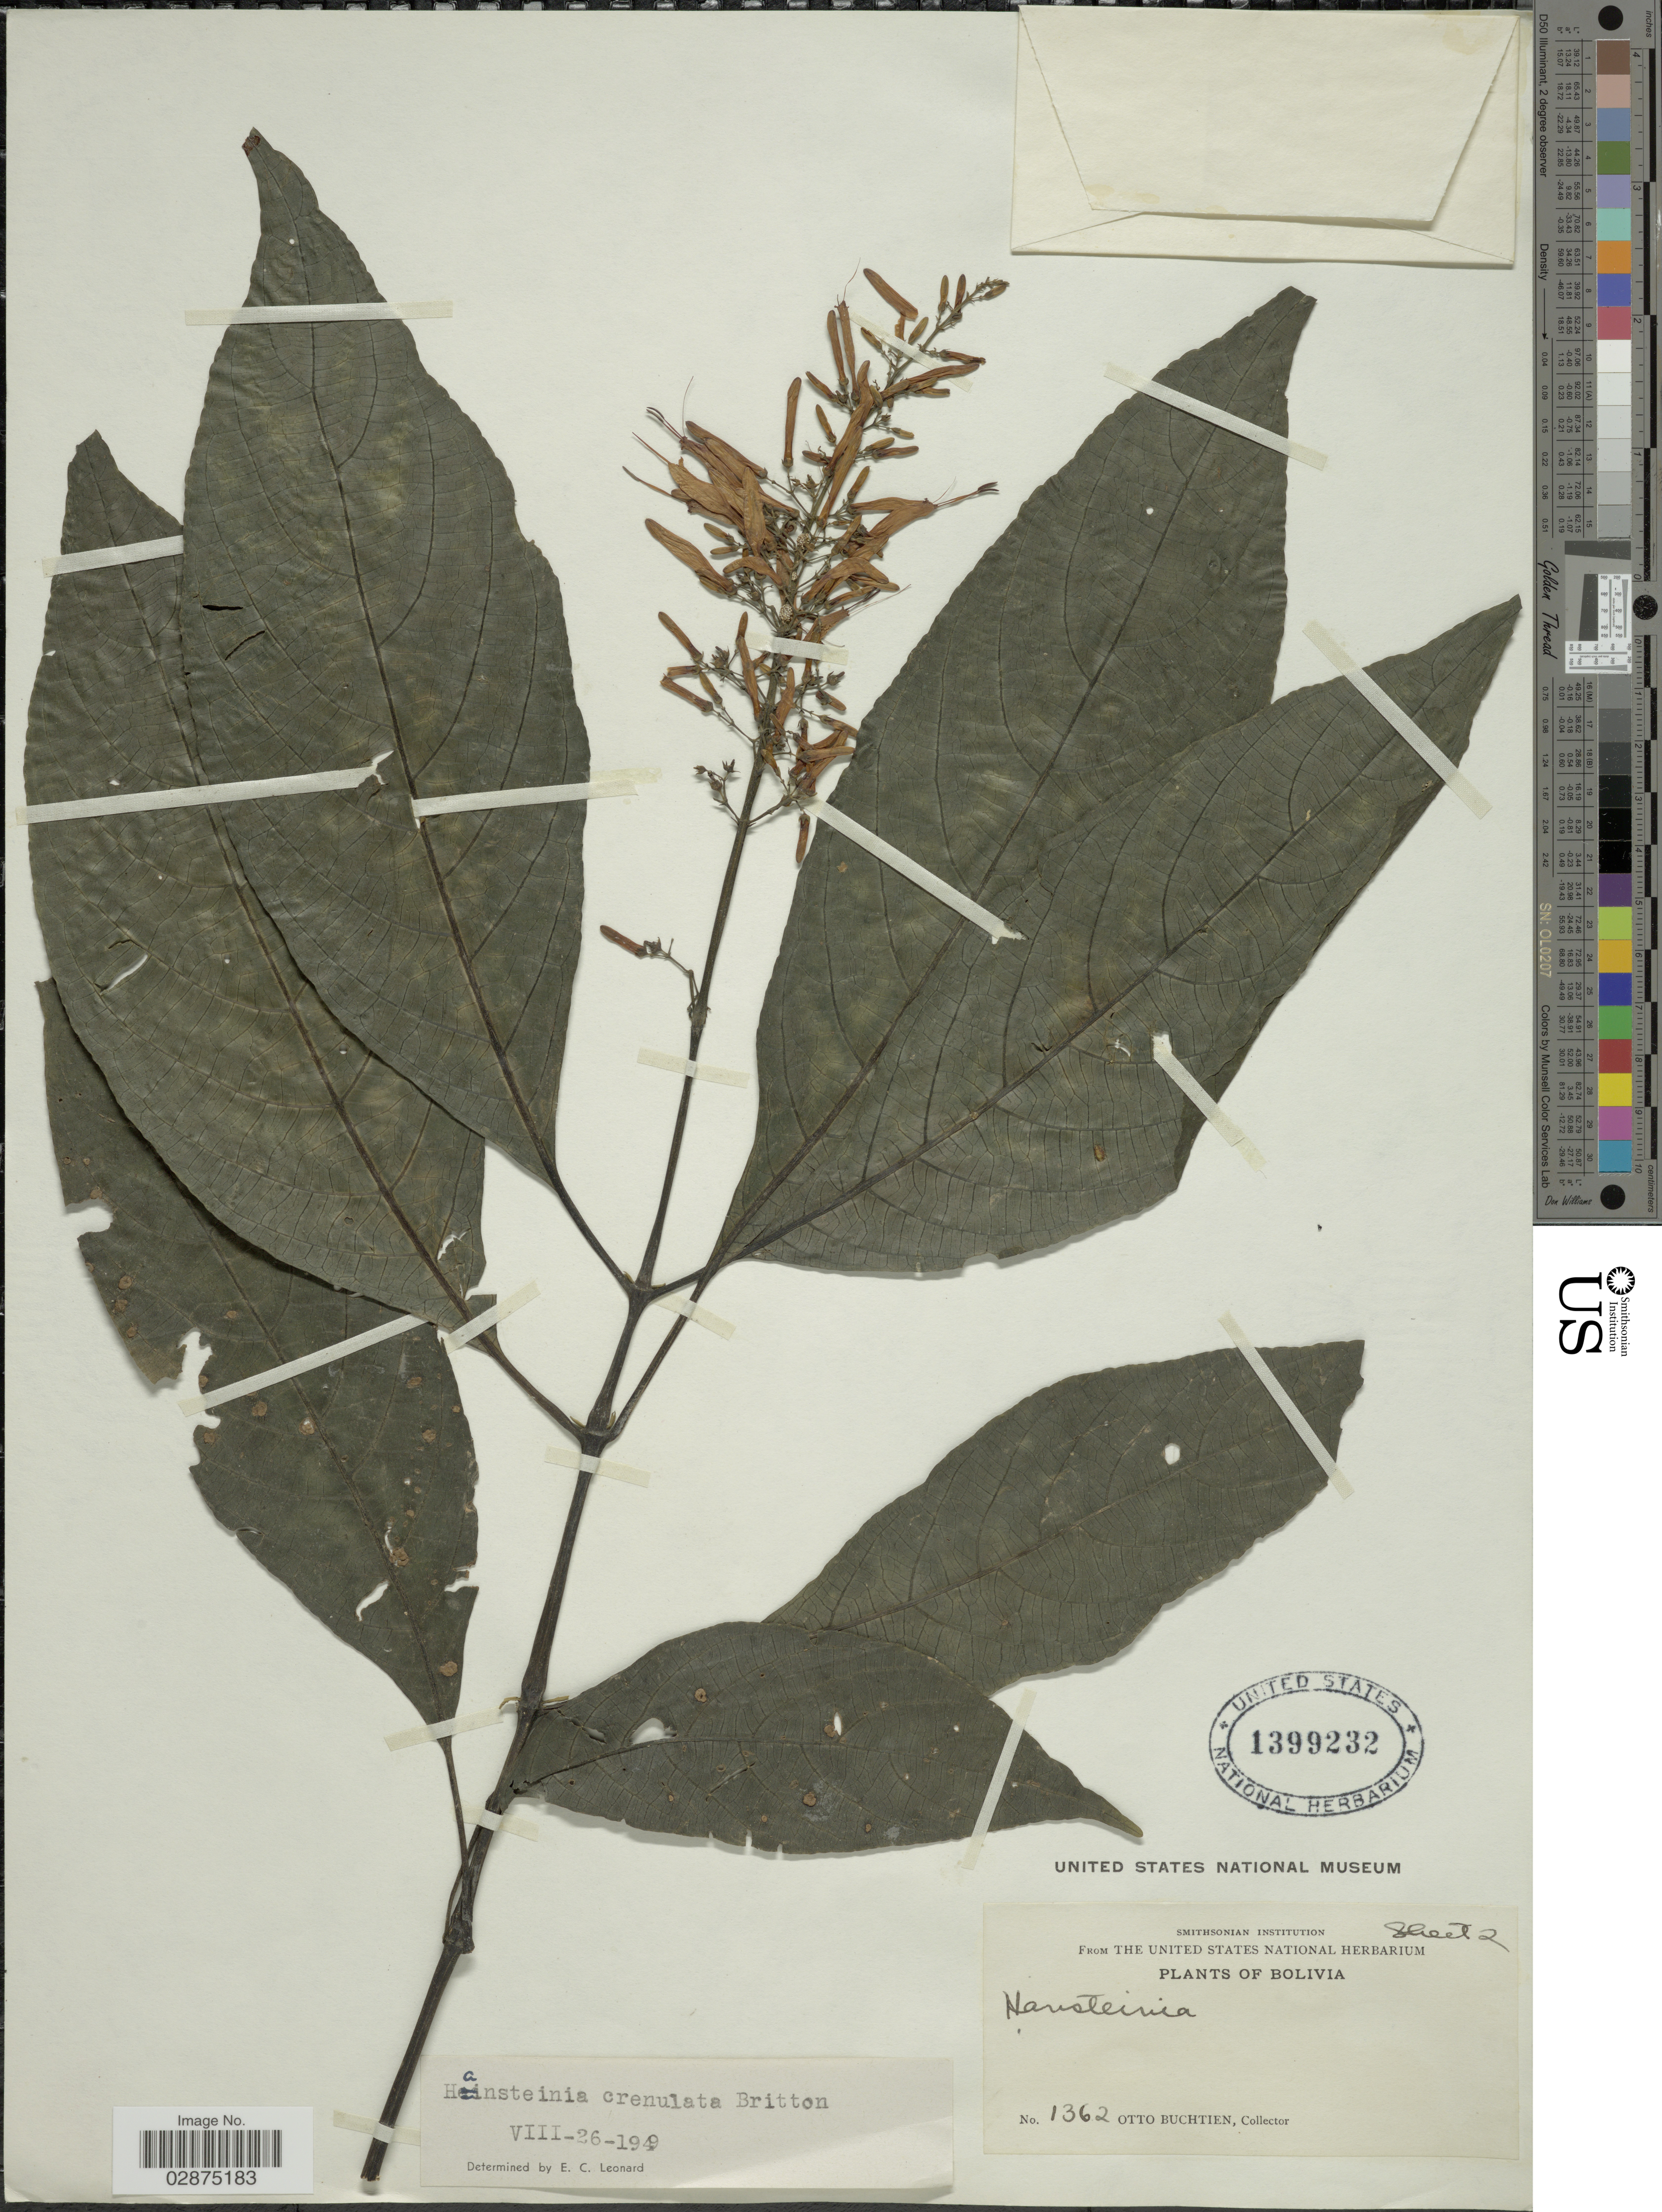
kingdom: Plantae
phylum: Tracheophyta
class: Magnoliopsida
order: Lamiales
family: Acanthaceae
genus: Stenostephanus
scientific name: Stenostephanus crenulatus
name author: (Britton ex Rusby) Wassh.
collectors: O. Buchtien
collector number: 1362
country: Bolivia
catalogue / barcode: US 1399232